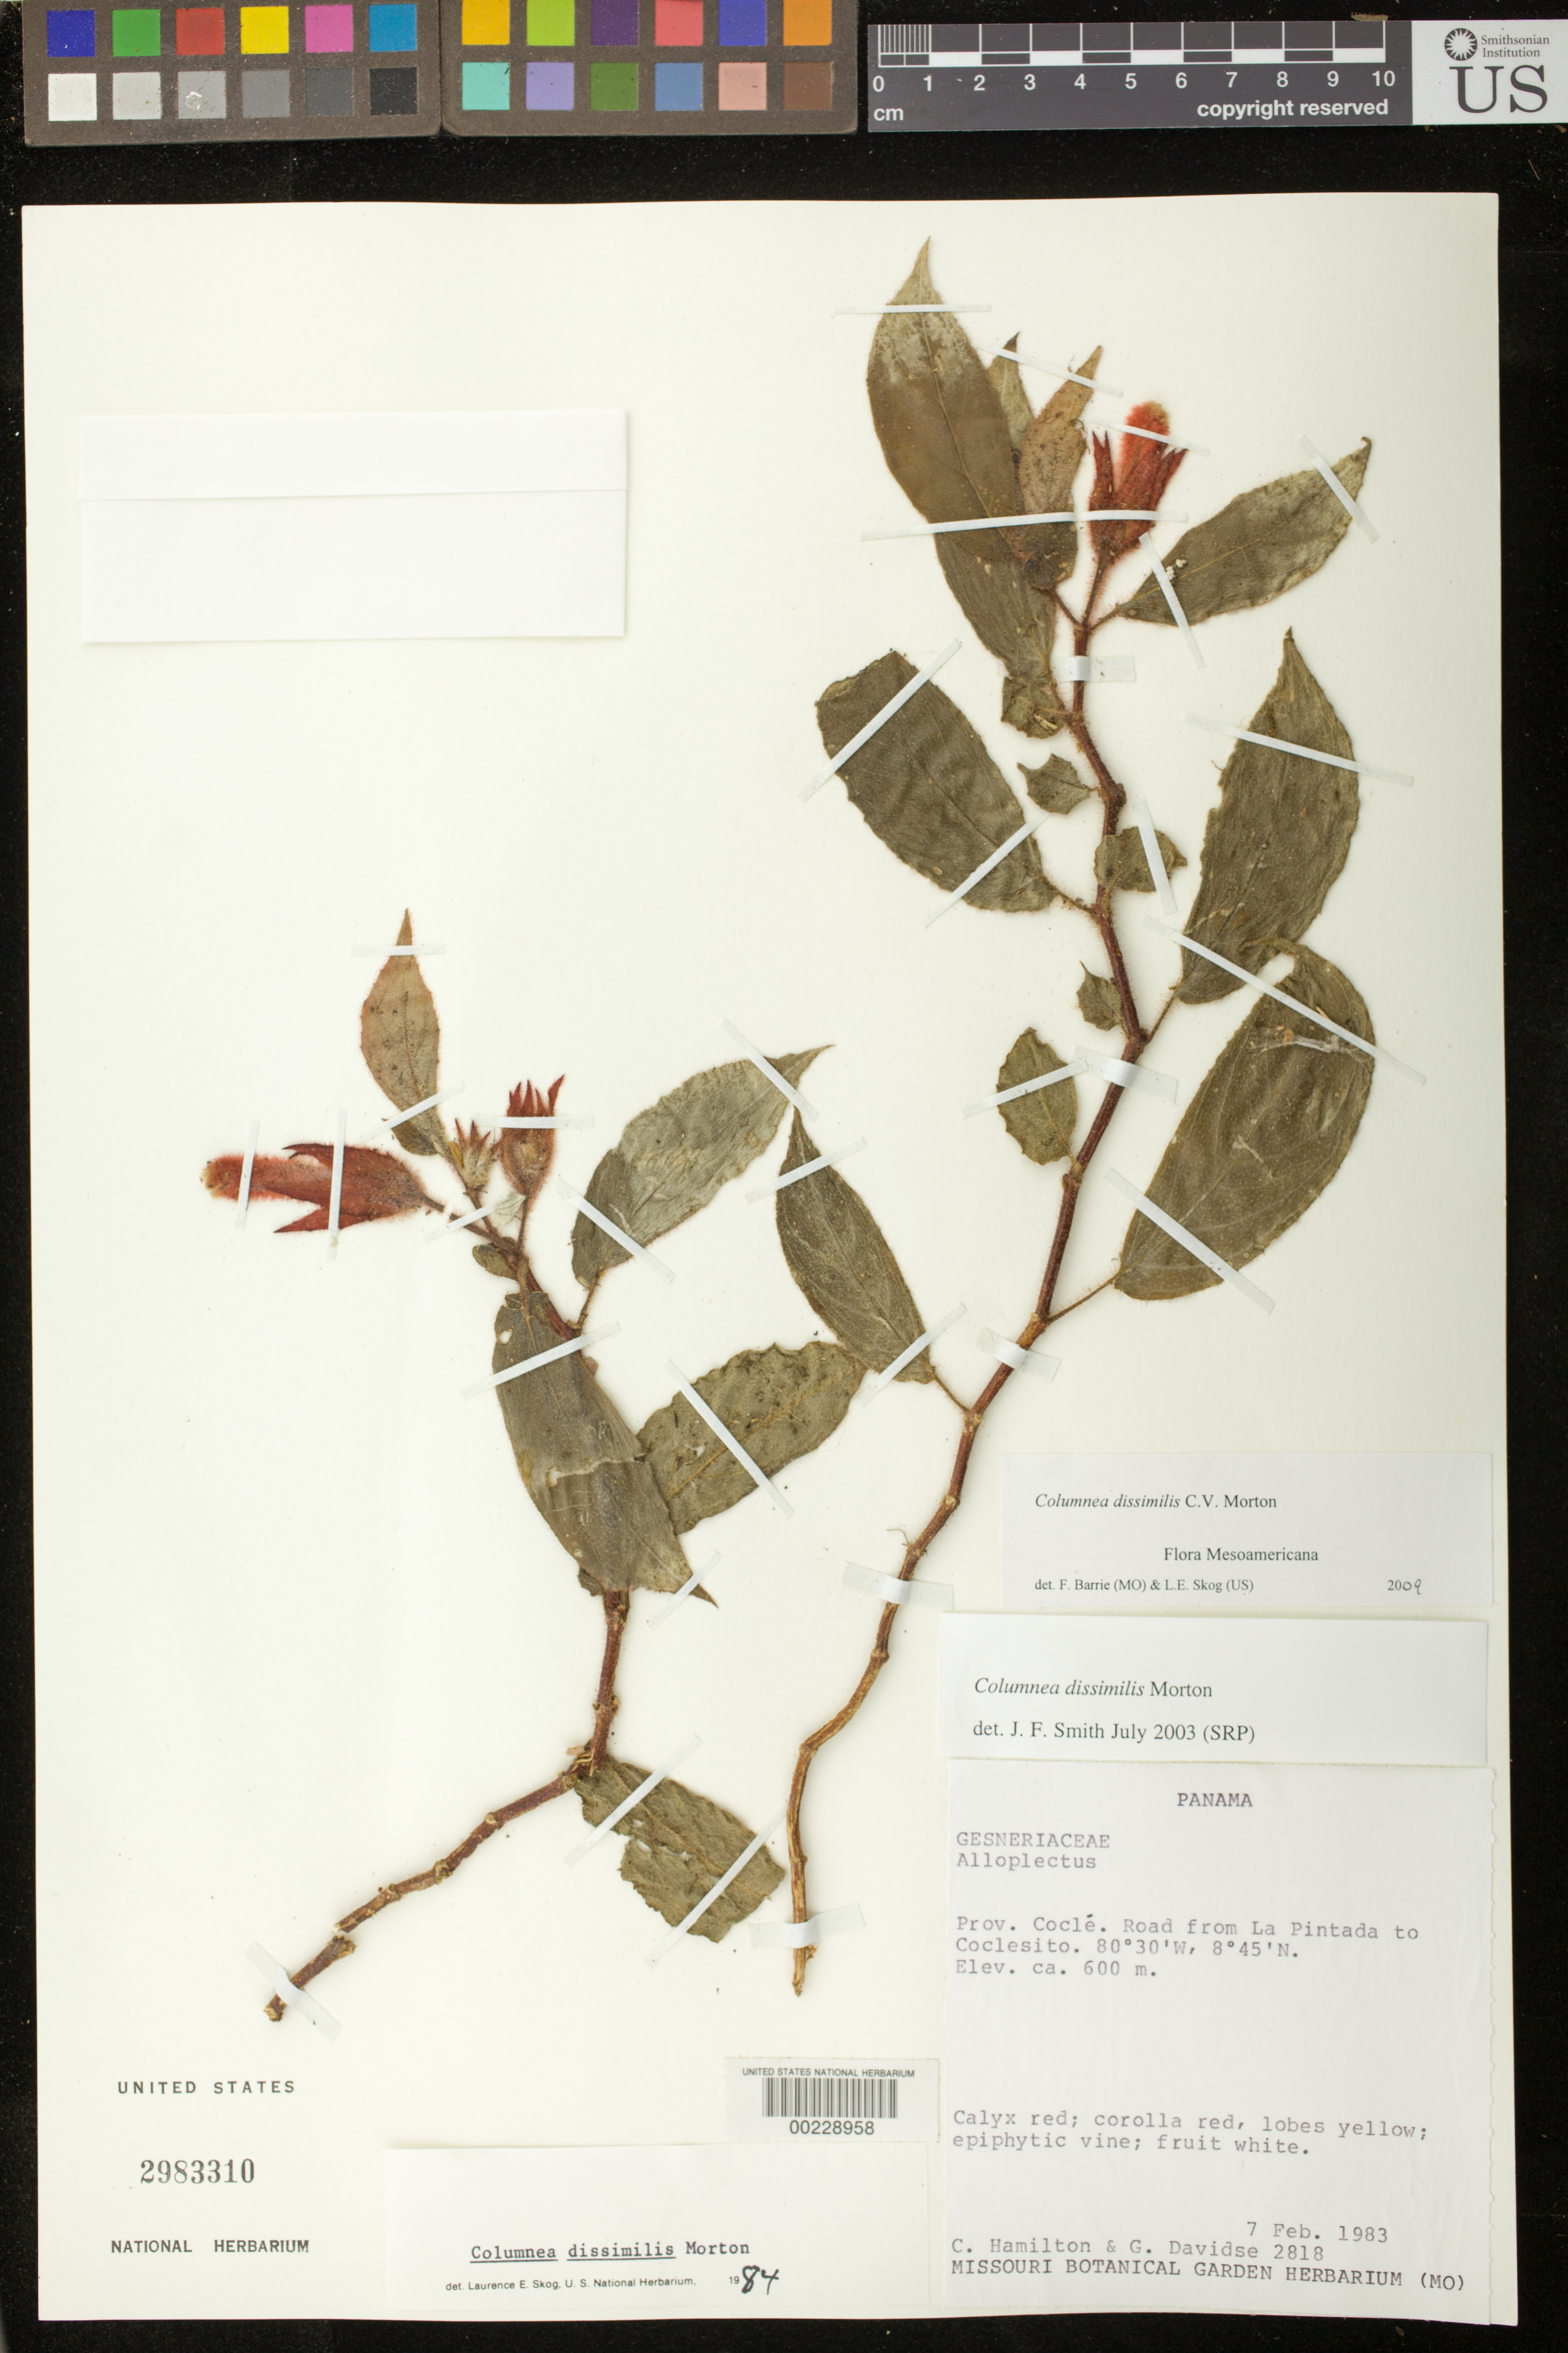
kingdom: Plantae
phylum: Tracheophyta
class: Magnoliopsida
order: Lamiales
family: Gesneriaceae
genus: Columnea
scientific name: Columnea dissimilis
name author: C.V. Morton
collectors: C. Hamilton & G. Davidse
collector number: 2818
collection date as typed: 07 Feb 1983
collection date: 1983-02-07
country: Panama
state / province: Coclé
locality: Road from La Pintada to Coclesito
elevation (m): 600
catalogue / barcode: US 2983310